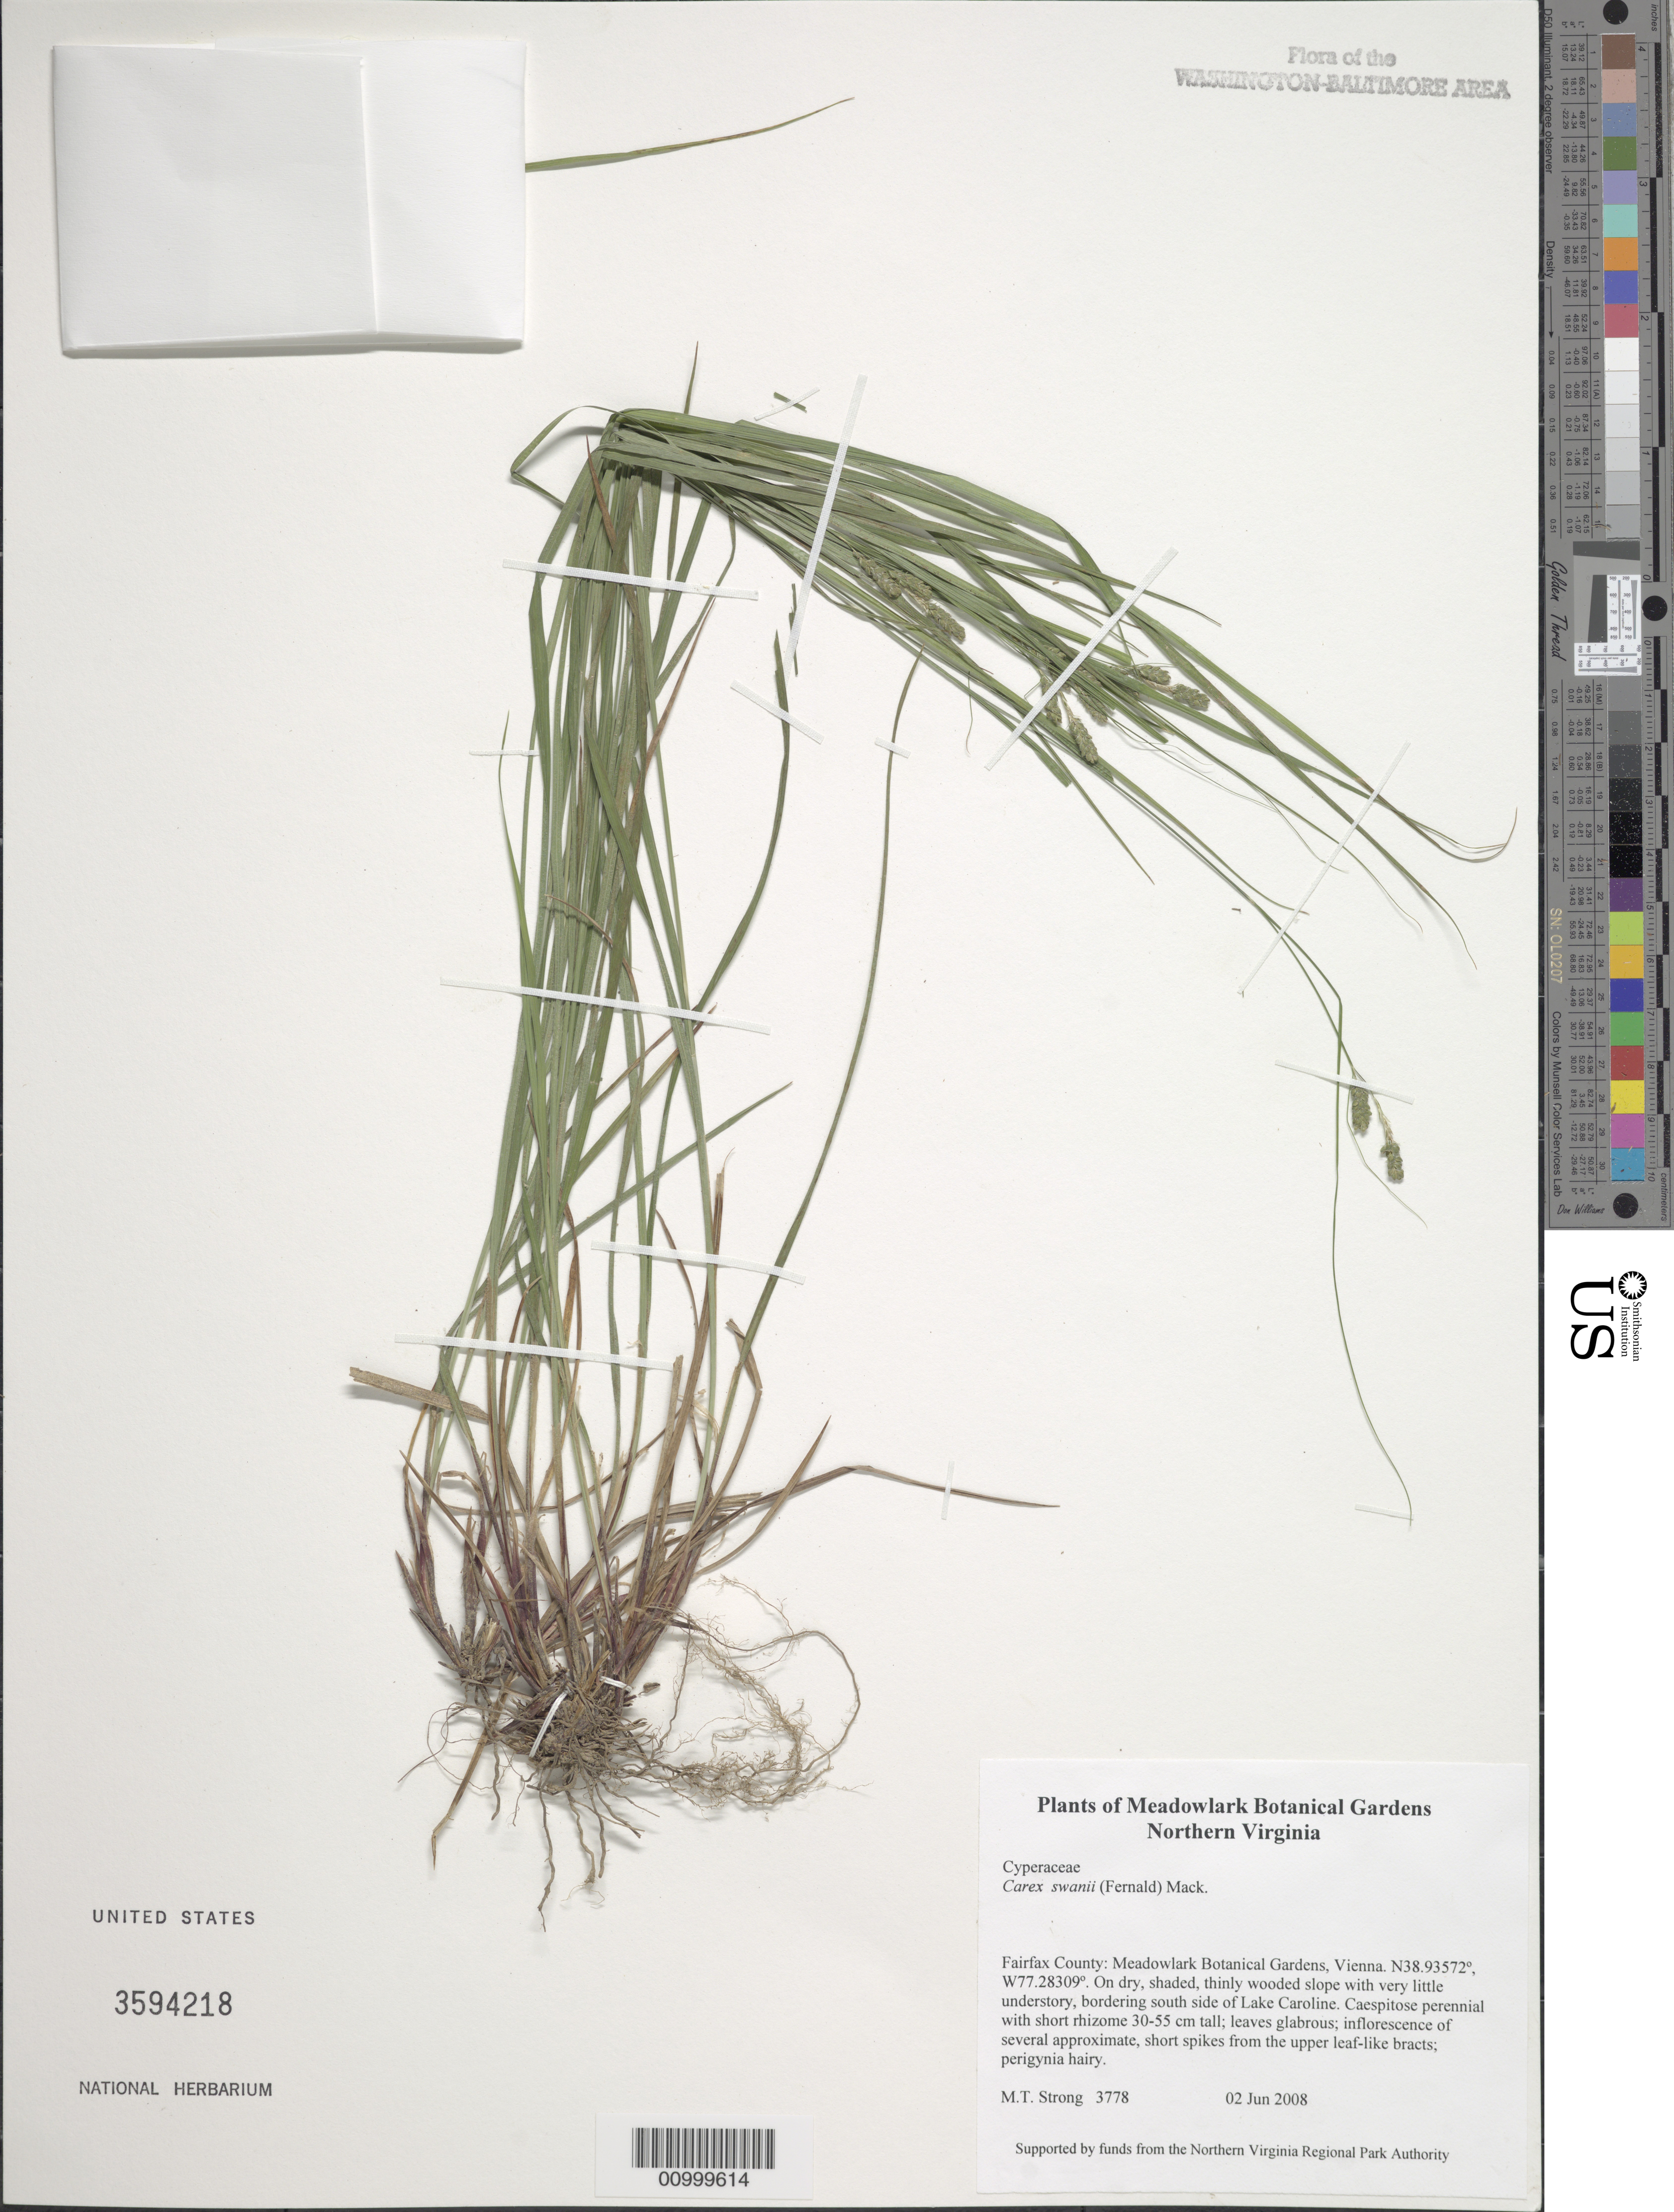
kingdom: Plantae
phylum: Tracheophyta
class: Liliopsida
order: Poales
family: Cyperaceae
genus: Carex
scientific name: Carex swanii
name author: (Fernald) Mack.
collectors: M. T. Strong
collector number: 3778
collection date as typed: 02 Jun 2008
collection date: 2008-06-02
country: United States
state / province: Virginia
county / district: Fairfax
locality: Meadowlark Botanical Gardens, Vienna. Lake Caroline.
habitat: On dry, shaded, thinly wooded slope with very little understory, bordering south side of lake.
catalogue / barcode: US 3594218